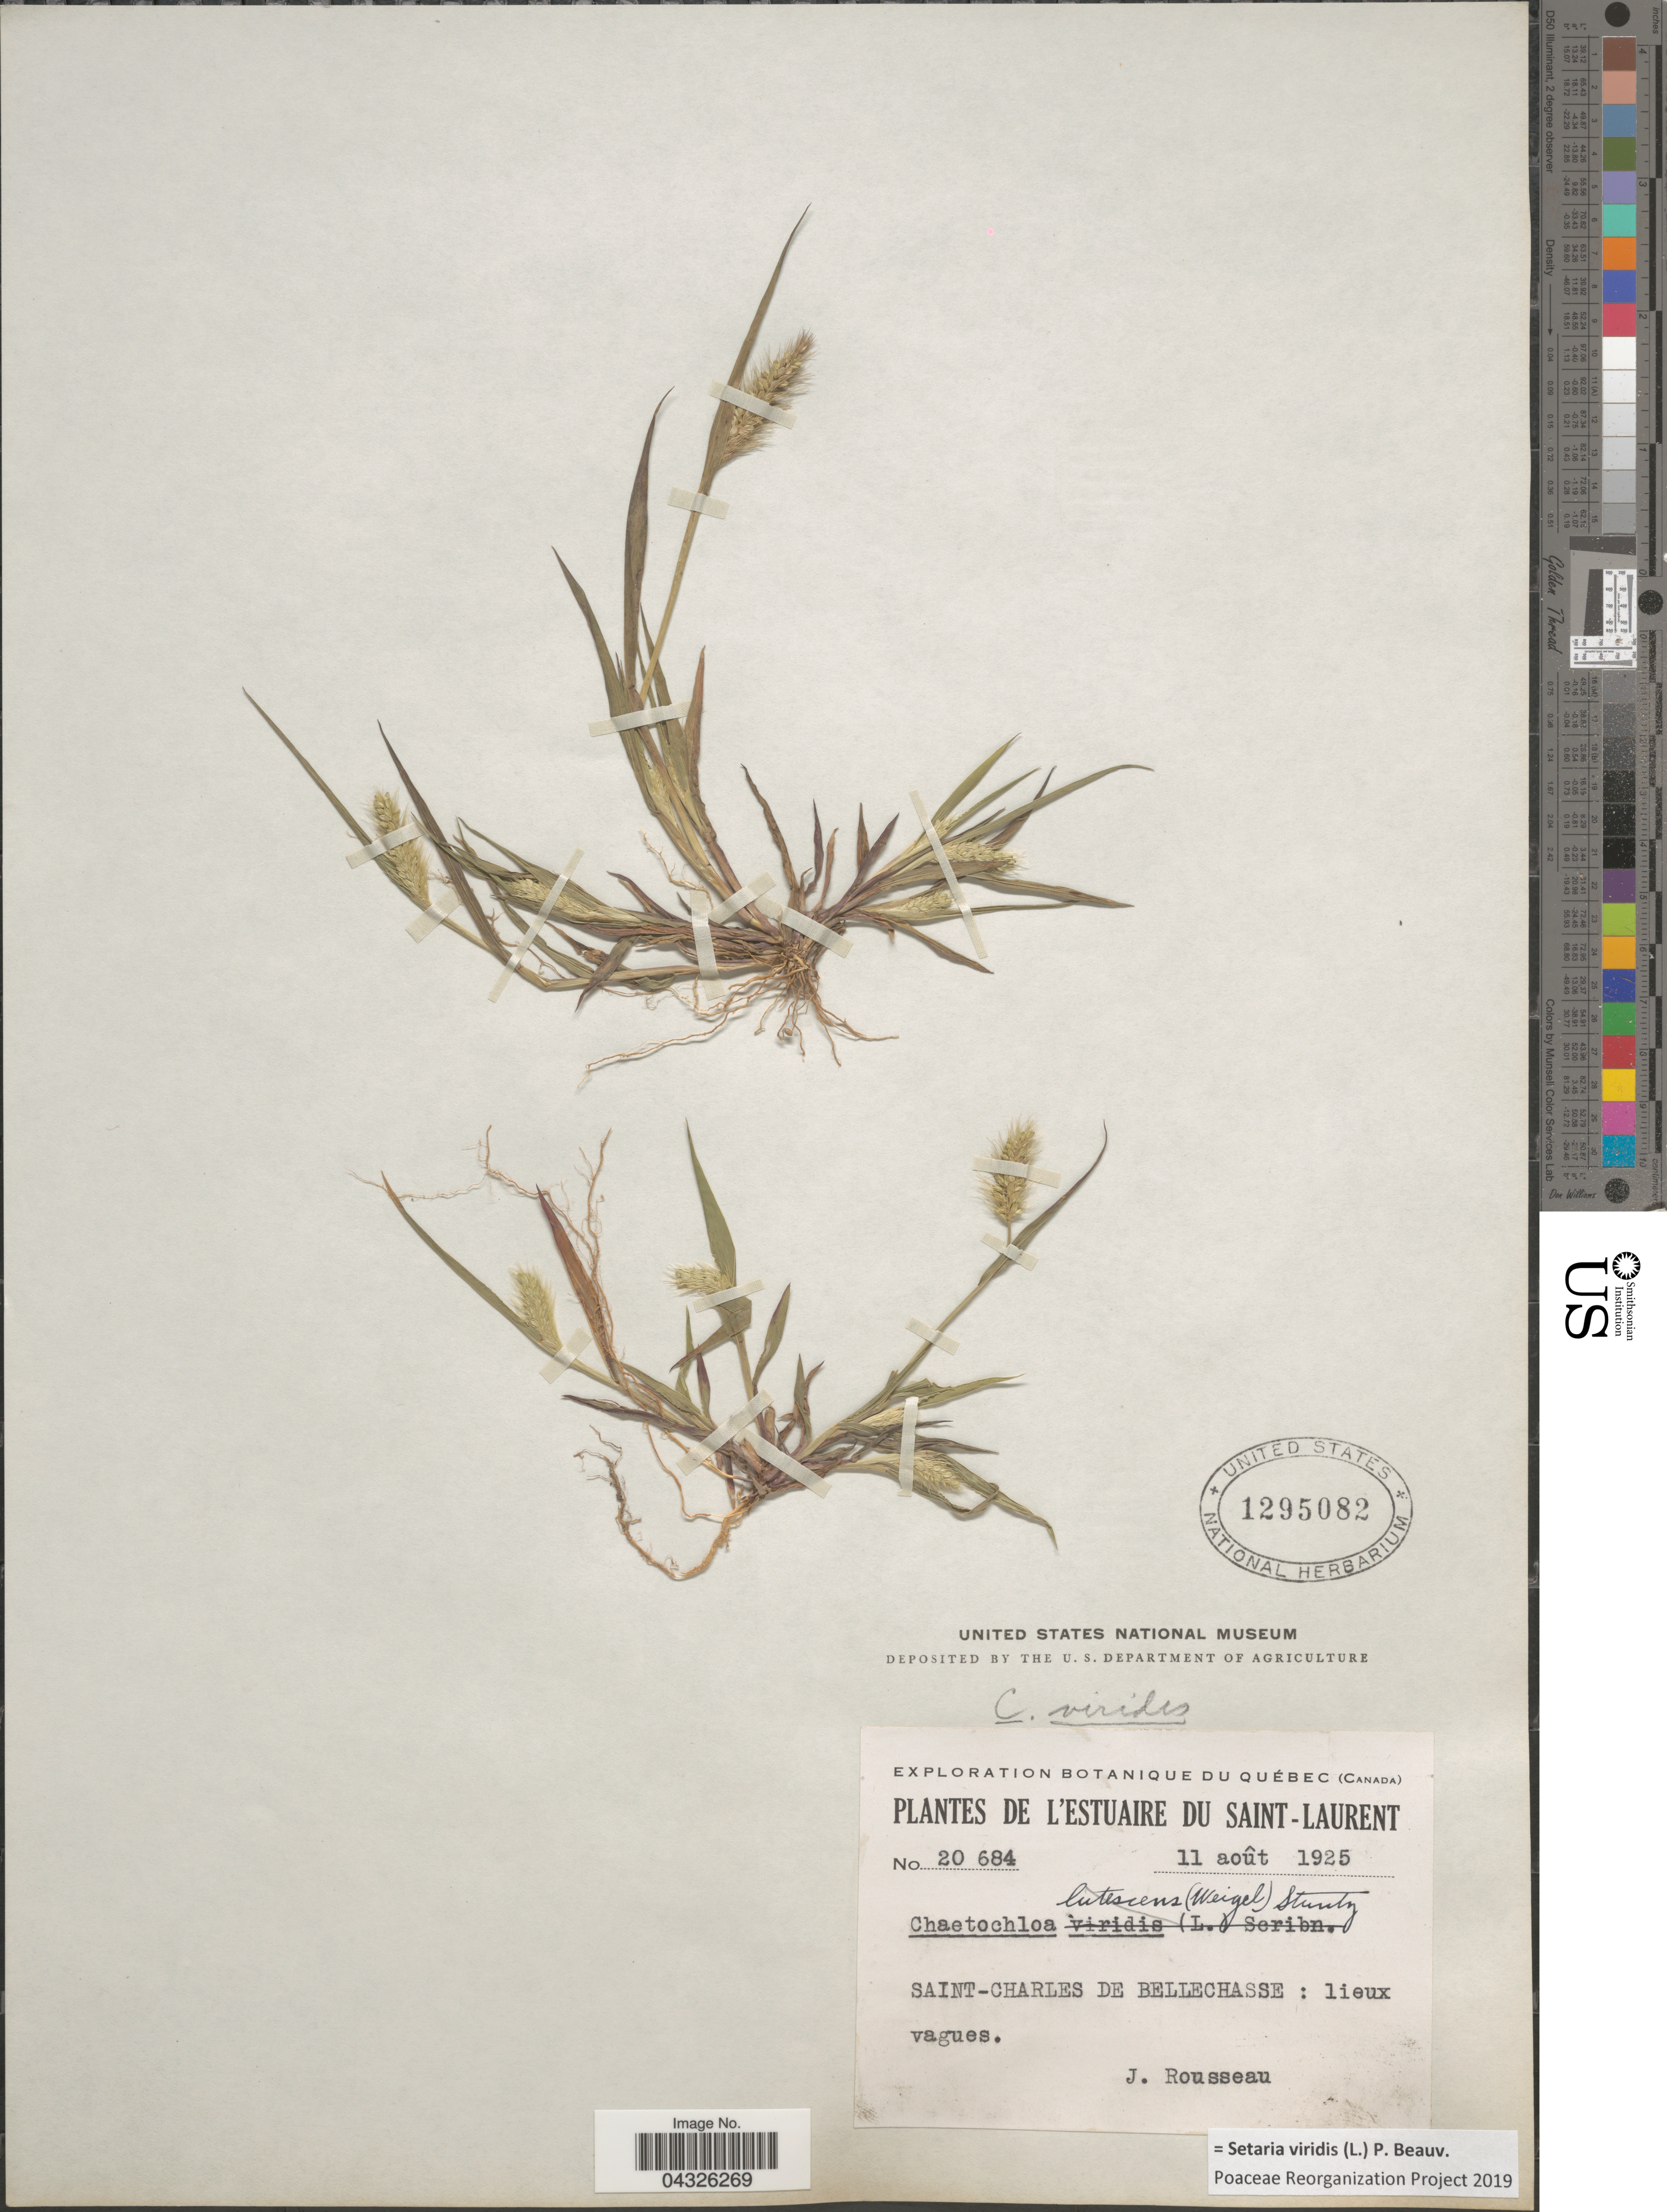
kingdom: Plantae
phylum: Tracheophyta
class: Liliopsida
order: Poales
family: Poaceae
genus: Setaria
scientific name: Setaria viridis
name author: (L.) P. Beauv.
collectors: J. Rousseau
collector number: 20684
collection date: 1925-08-11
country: Canada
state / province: Quebec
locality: Exploration Botanique du Québec (Canada). L'Estuaire du Saint-Laurent. Saint-Charles de Bellechasse.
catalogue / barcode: US 1295082